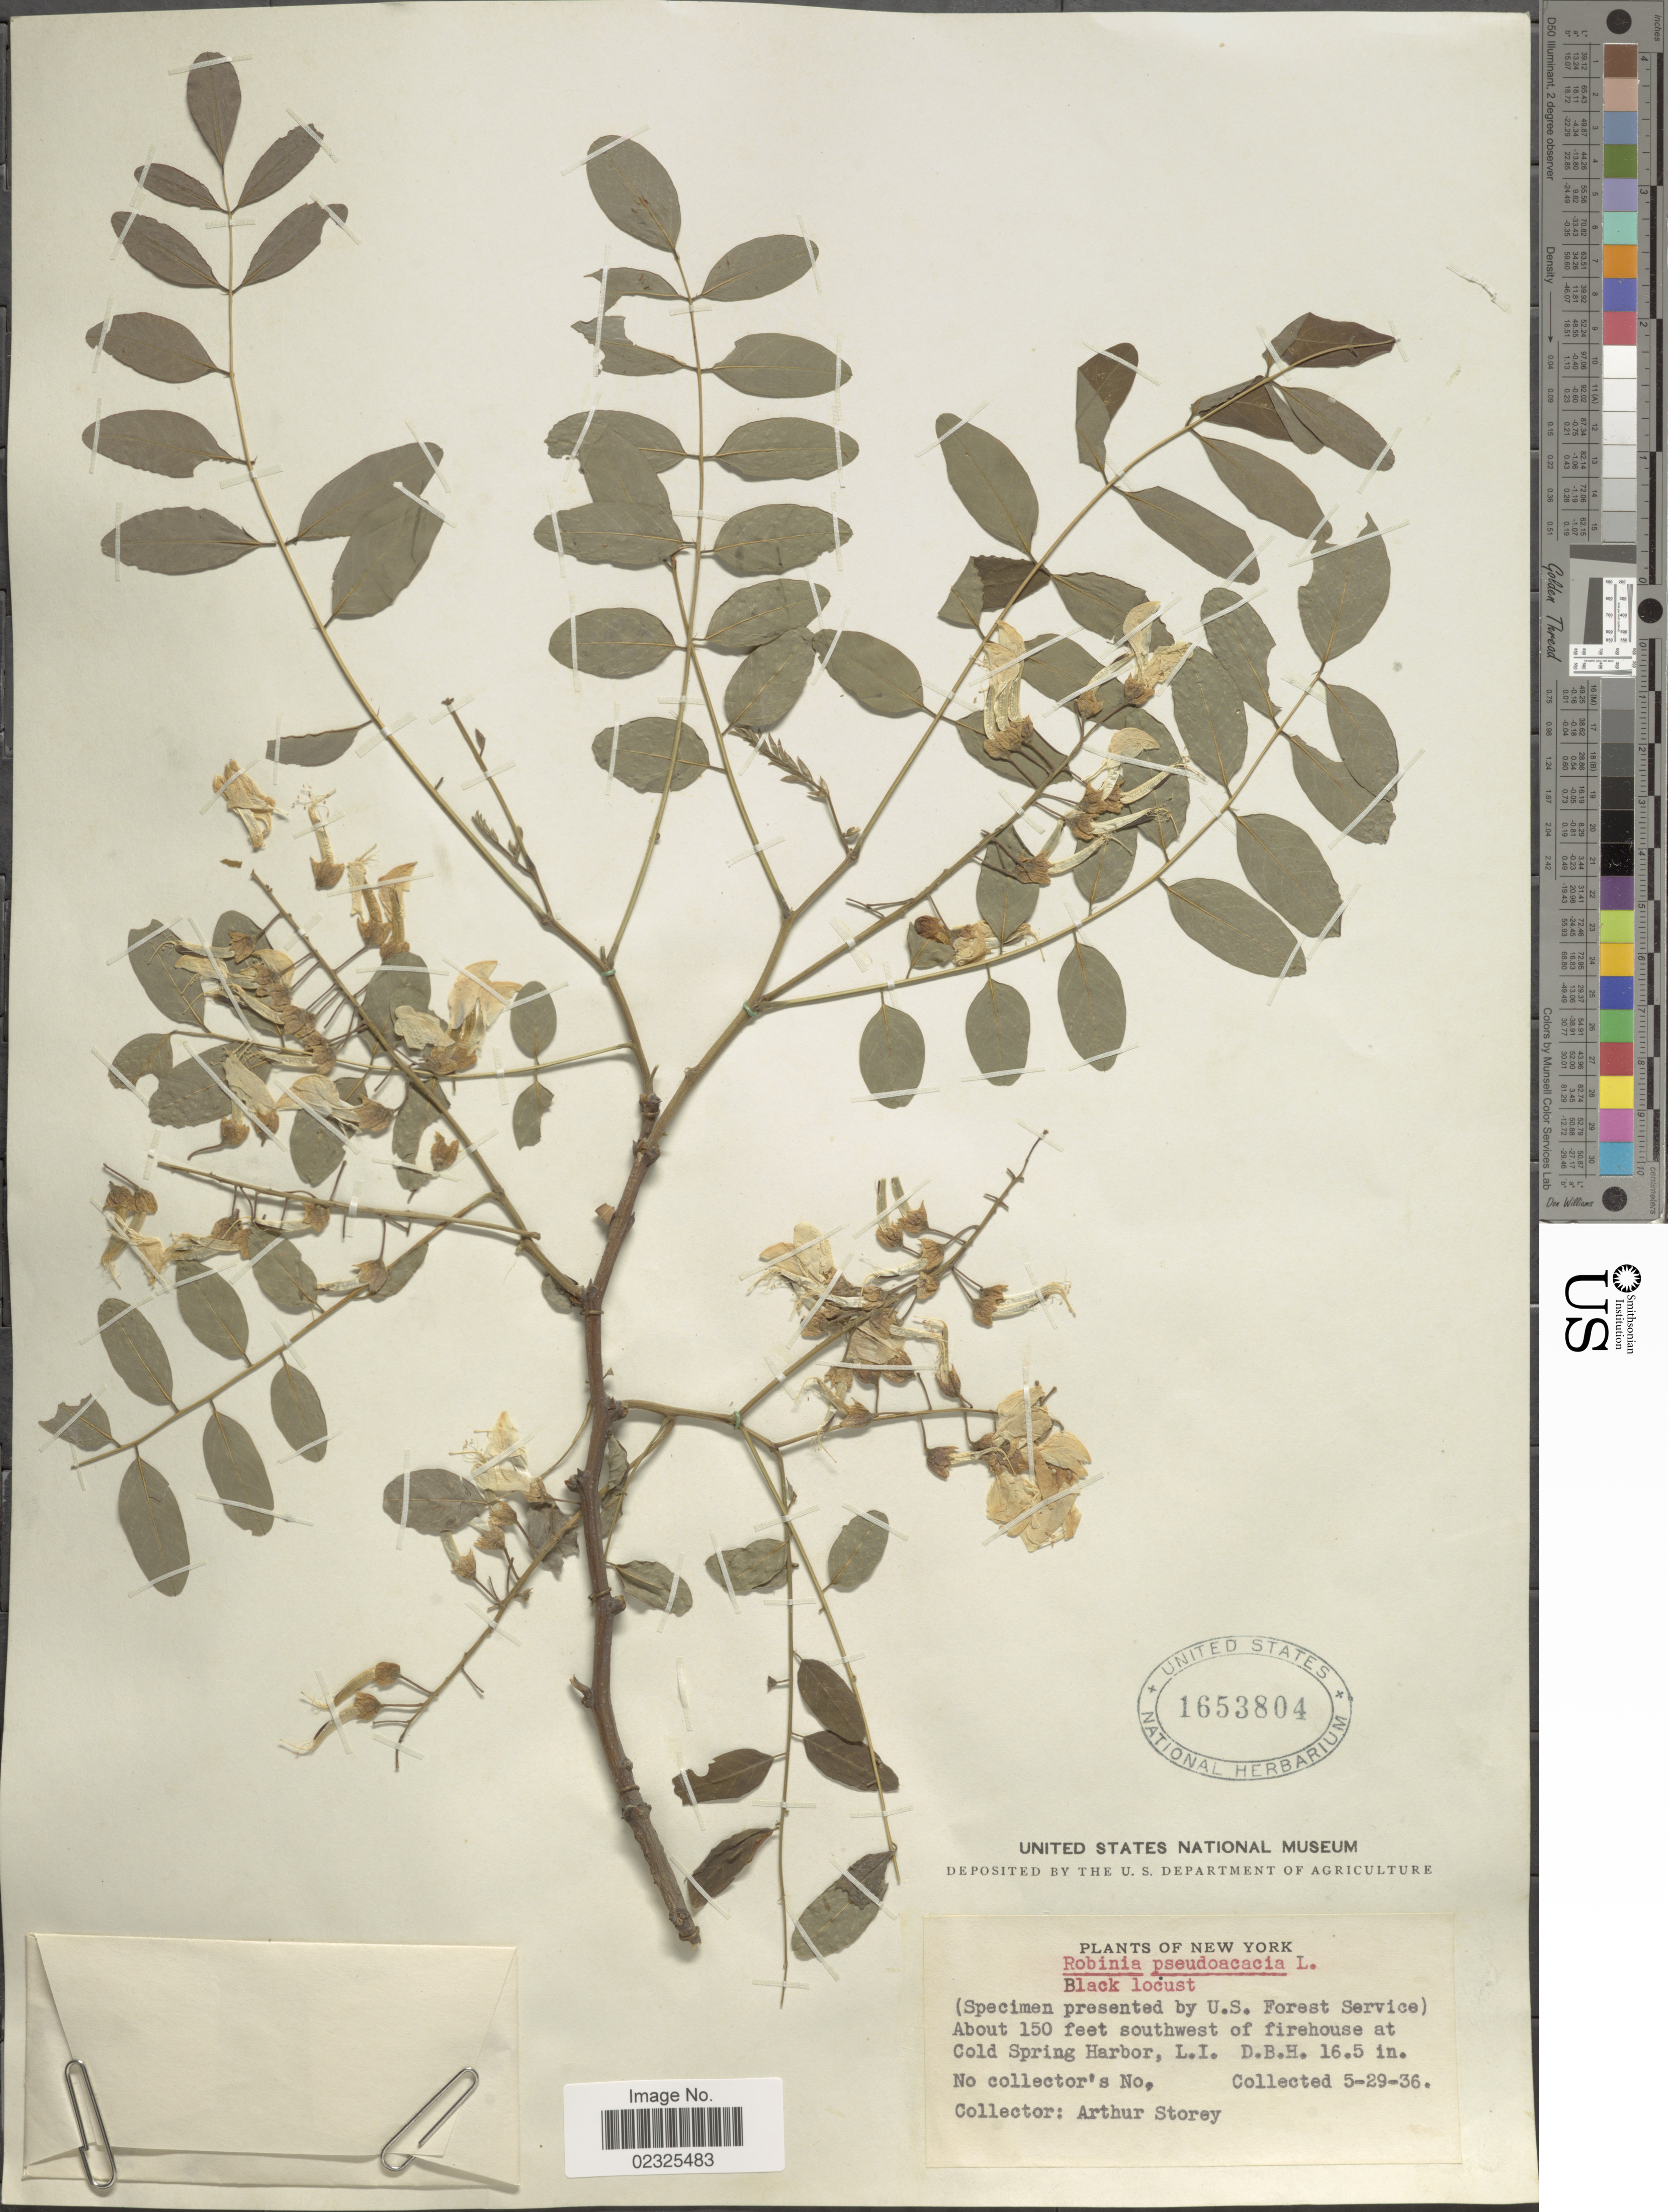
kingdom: Plantae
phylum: Tracheophyta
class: Magnoliopsida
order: Fabales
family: Fabaceae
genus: Robinia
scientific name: Robinia pseudoacacia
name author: L.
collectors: A. Storey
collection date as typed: Transcribed d/m/y: 29/5/36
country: United States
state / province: New York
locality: About 150 feet southwest of firehouse at Cold Spring Harbor, L.I. D.B.H. 16.5 in.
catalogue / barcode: US 1653804